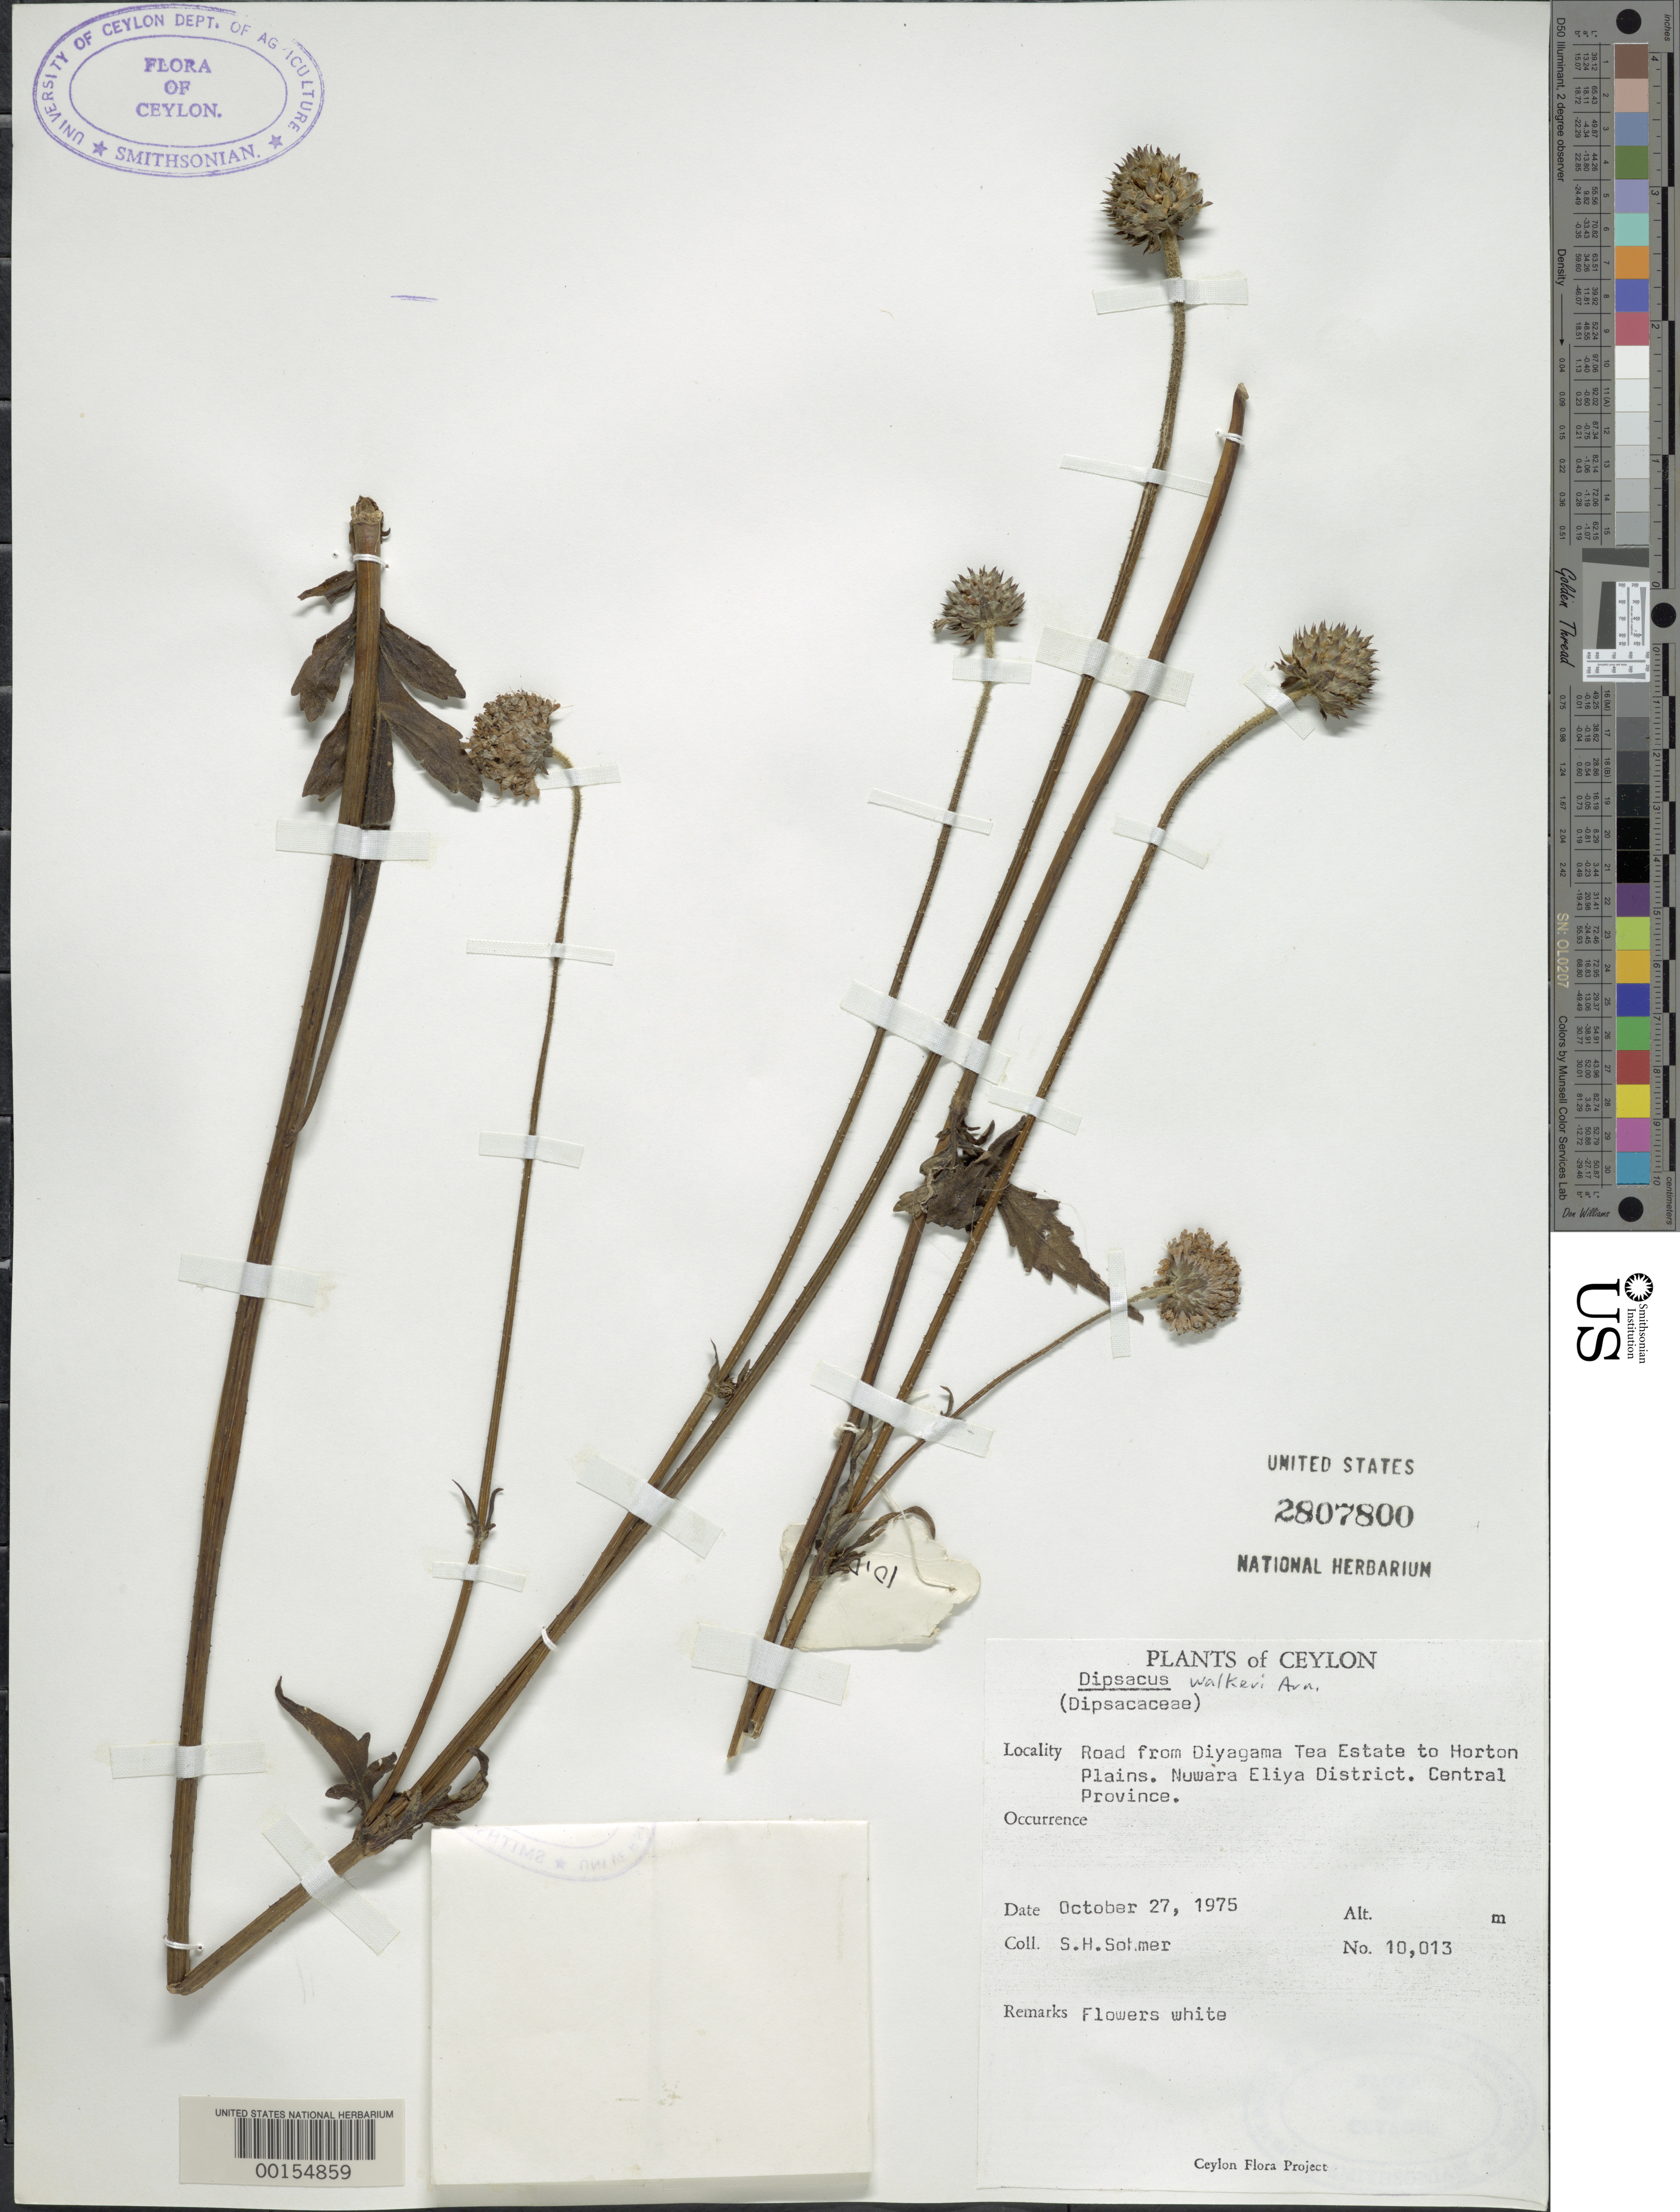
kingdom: Plantae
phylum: Tracheophyta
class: Magnoliopsida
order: Dipsacales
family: Caprifoliaceae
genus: Dipsacus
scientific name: Dipsacus walkeri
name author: Arn.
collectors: S. H. Sohmer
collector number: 10013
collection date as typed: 27 Oct 1975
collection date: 1975-10-27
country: Sri Lanka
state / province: Central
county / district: Nuwara Eliya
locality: Road from diygama tea estate to horton plains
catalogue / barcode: US 2807800